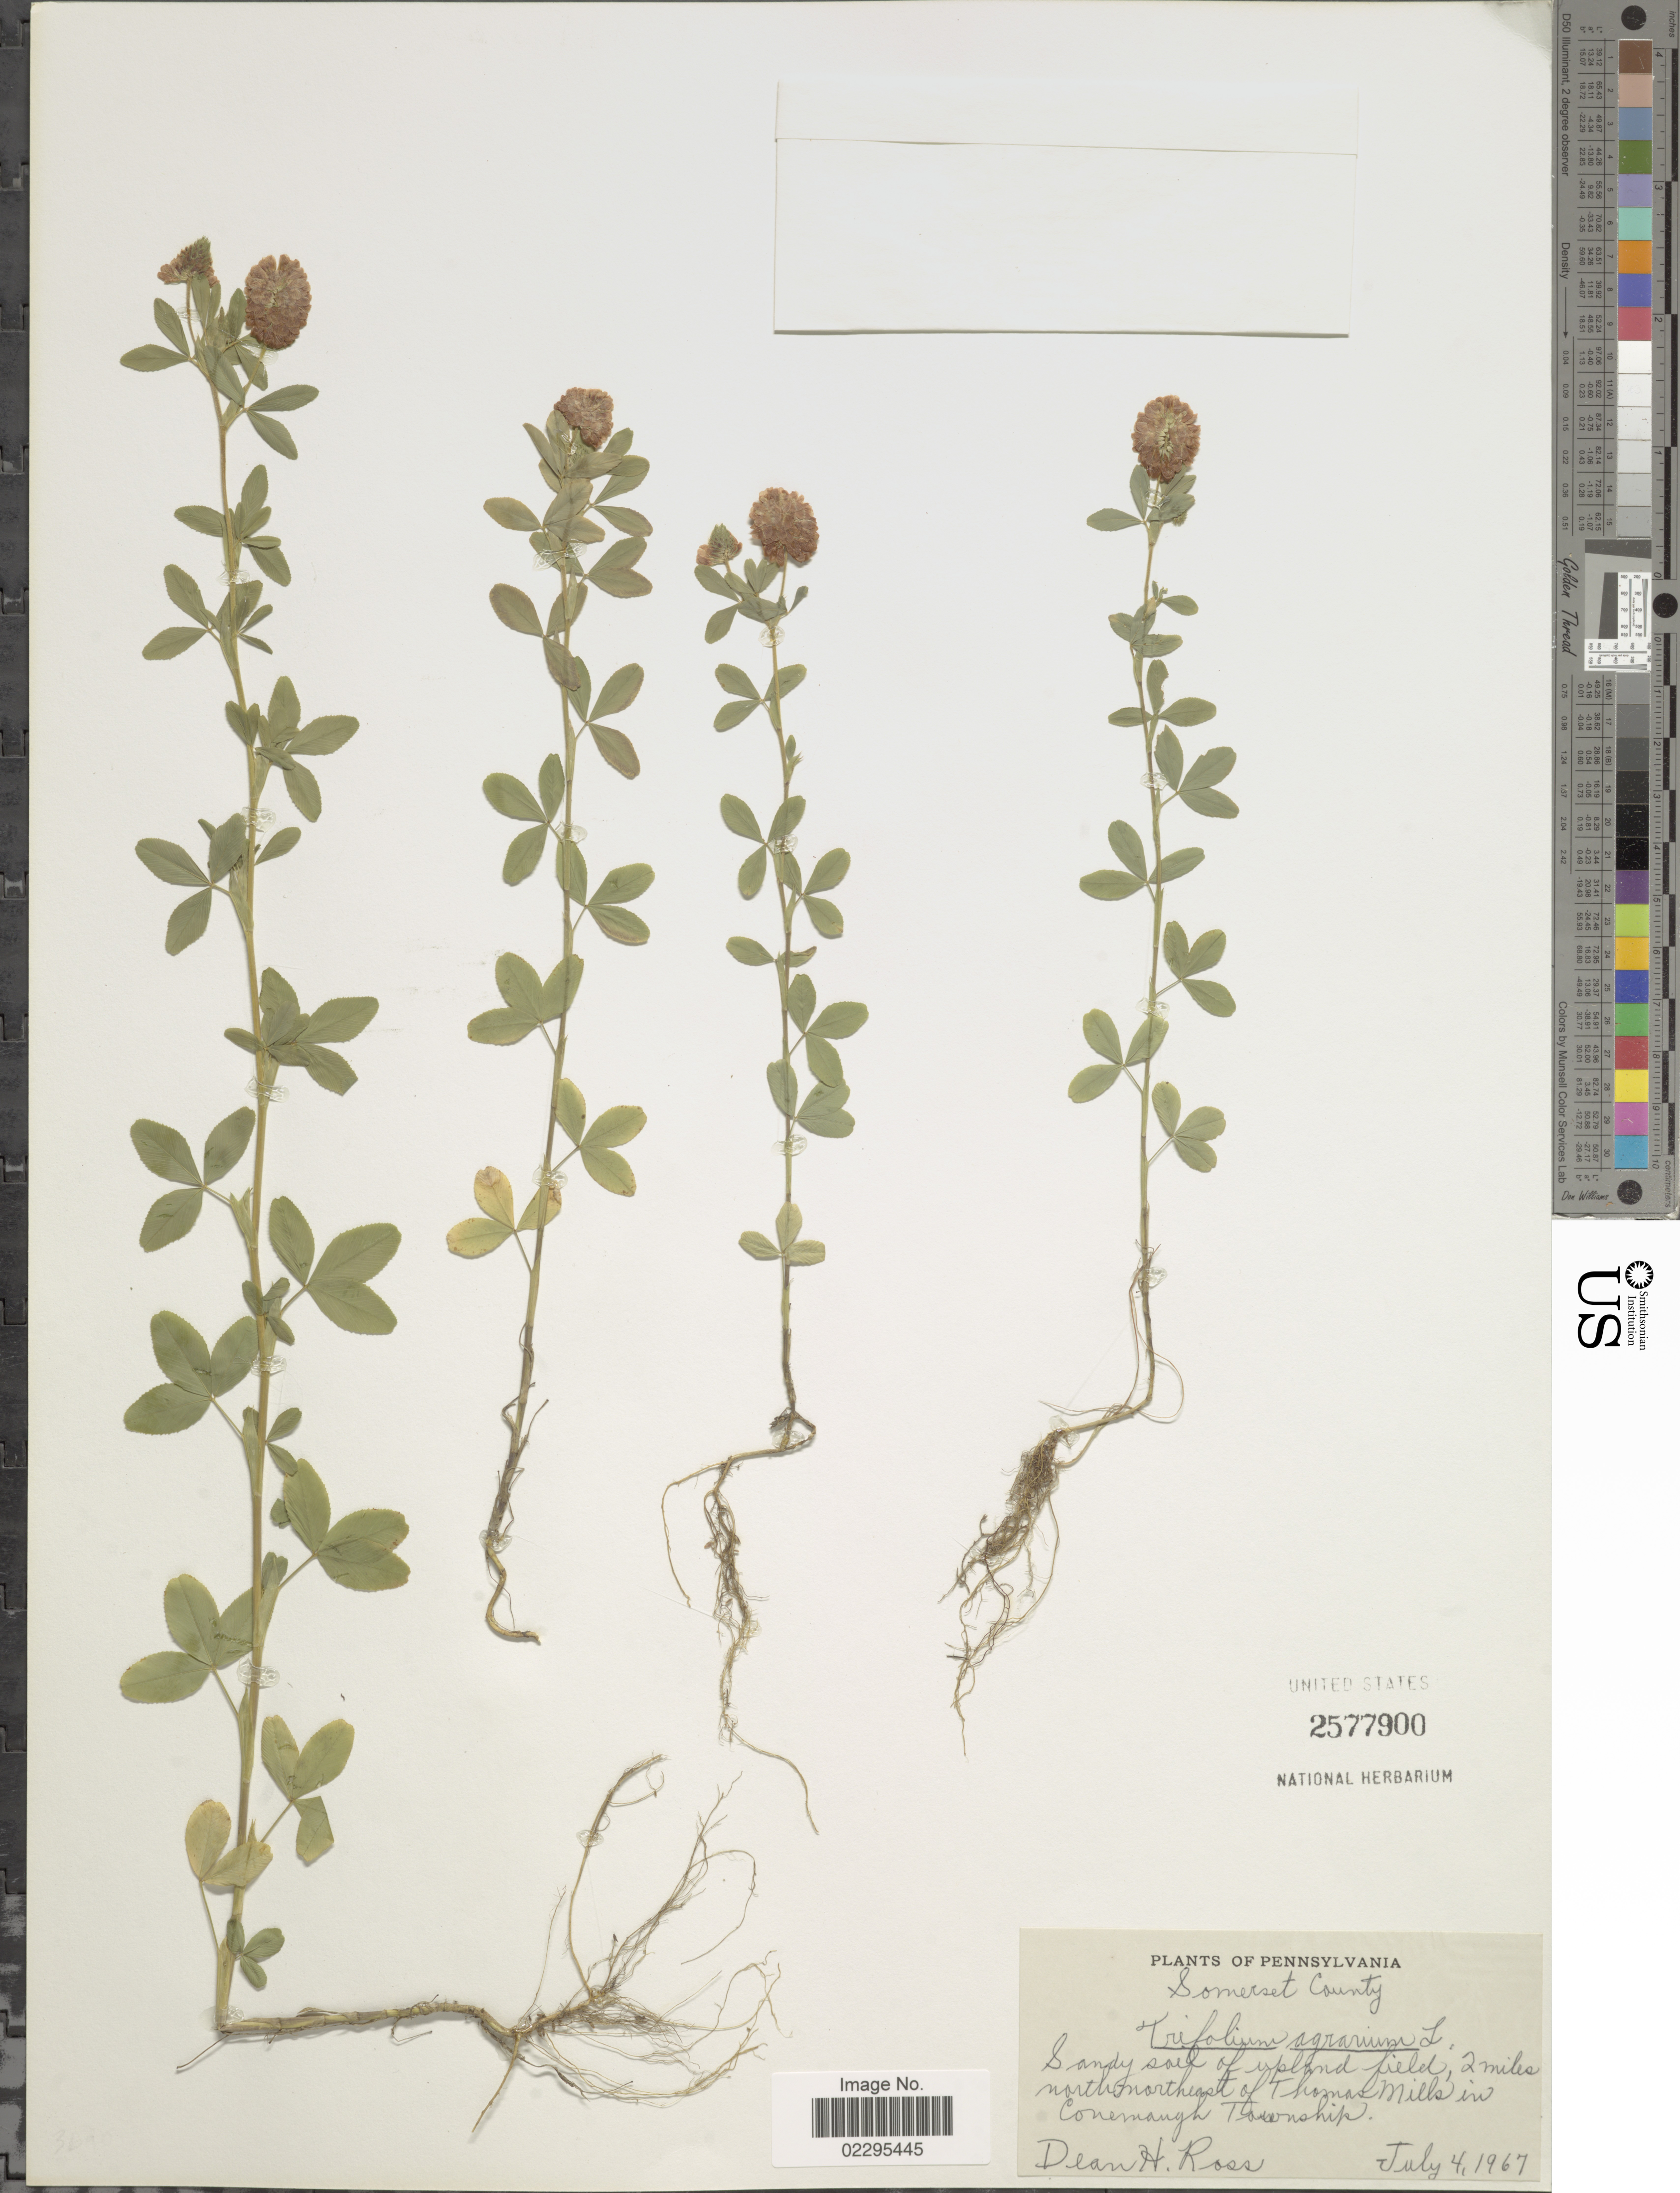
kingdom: Plantae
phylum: Tracheophyta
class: Magnoliopsida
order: Fabales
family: Fabaceae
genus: Trifolium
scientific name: Trifolium agrarium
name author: L.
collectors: D. Ross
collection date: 1967-07-04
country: United States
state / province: Pennsylvania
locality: Somerset County. 2 miles north northeast of Thomas Mills in Conemaugh Township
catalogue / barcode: US 2577900